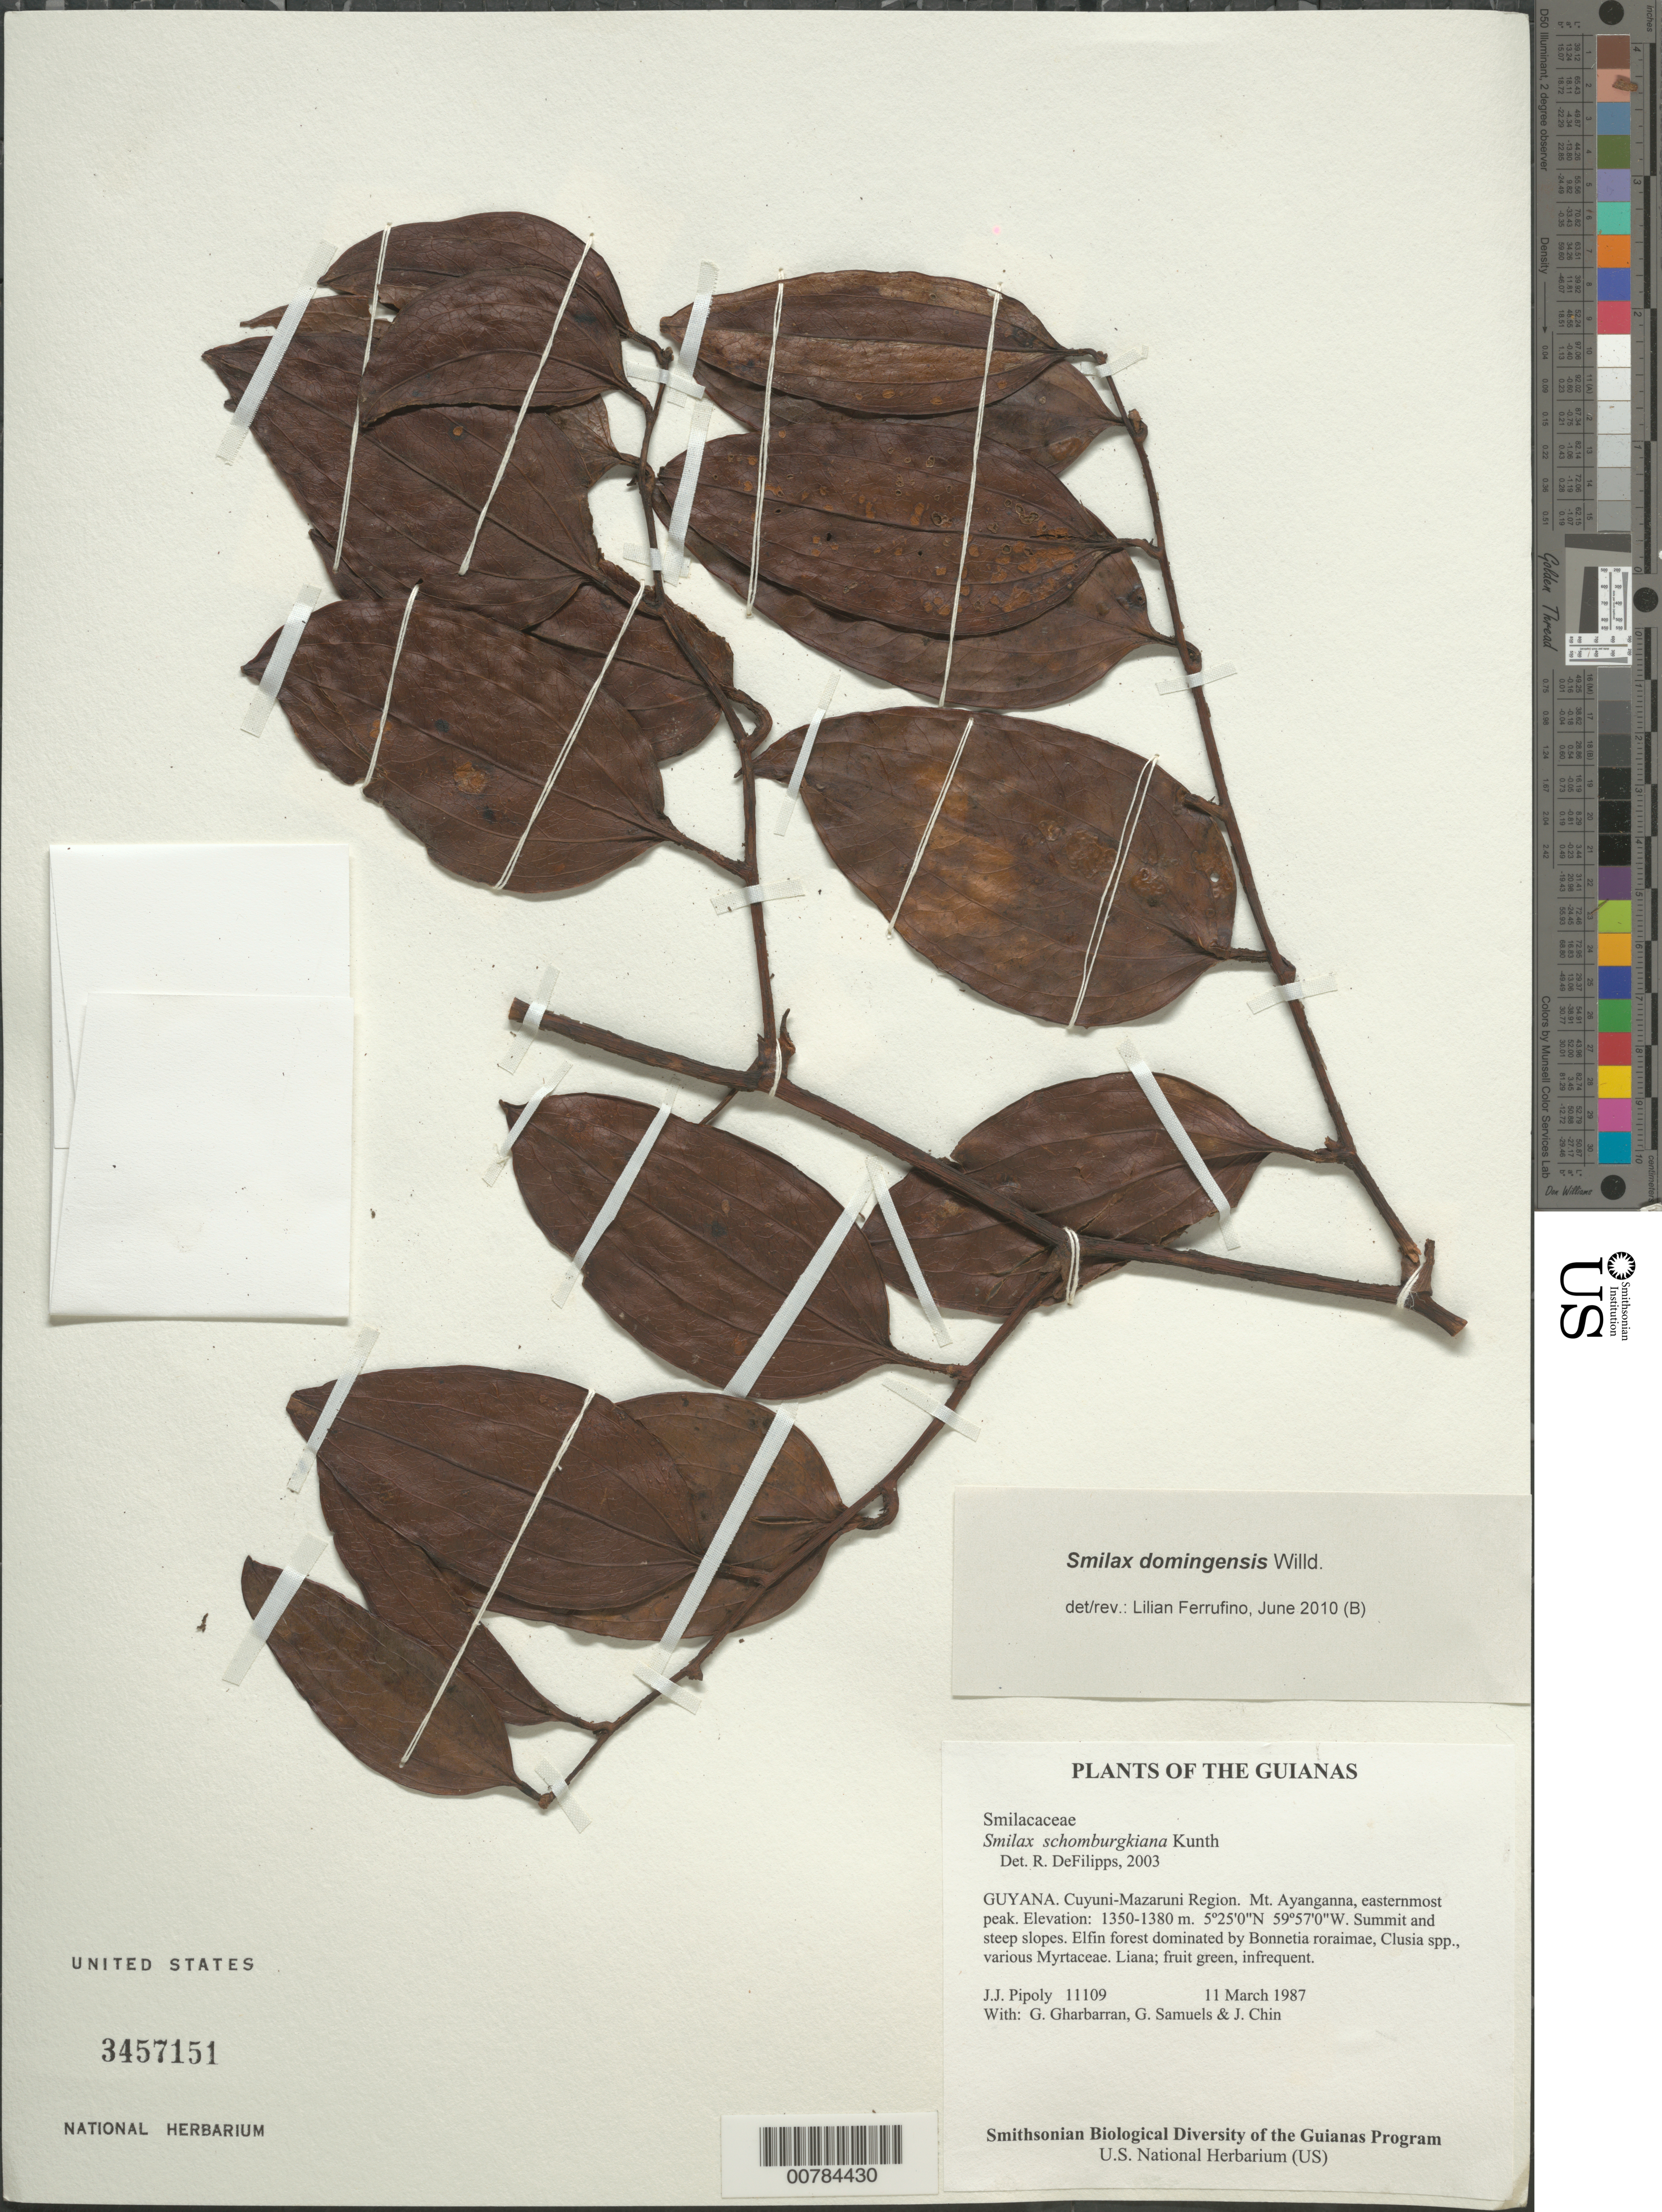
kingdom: Plantae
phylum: Tracheophyta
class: Liliopsida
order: Liliales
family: Smilacaceae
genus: Smilax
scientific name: Smilax domingensis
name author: Willd.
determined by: Ferrufino, L., (USJ), Herbario Universidad de Costa Rica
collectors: J. J. Pipoly, G. Gharbarran, G. Samuels & J. Chin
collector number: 11109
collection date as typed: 11 March 1987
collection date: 1987-03-11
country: Guyana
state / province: Cuyuni-Mazaruni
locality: Mt. Ayanganna, easternmost peak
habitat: Summit and steep slopes. Elfin forest dominated by Bonnetia roraimae, Clusia spp., various Myrtaceae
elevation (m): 1350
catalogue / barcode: US 3457151